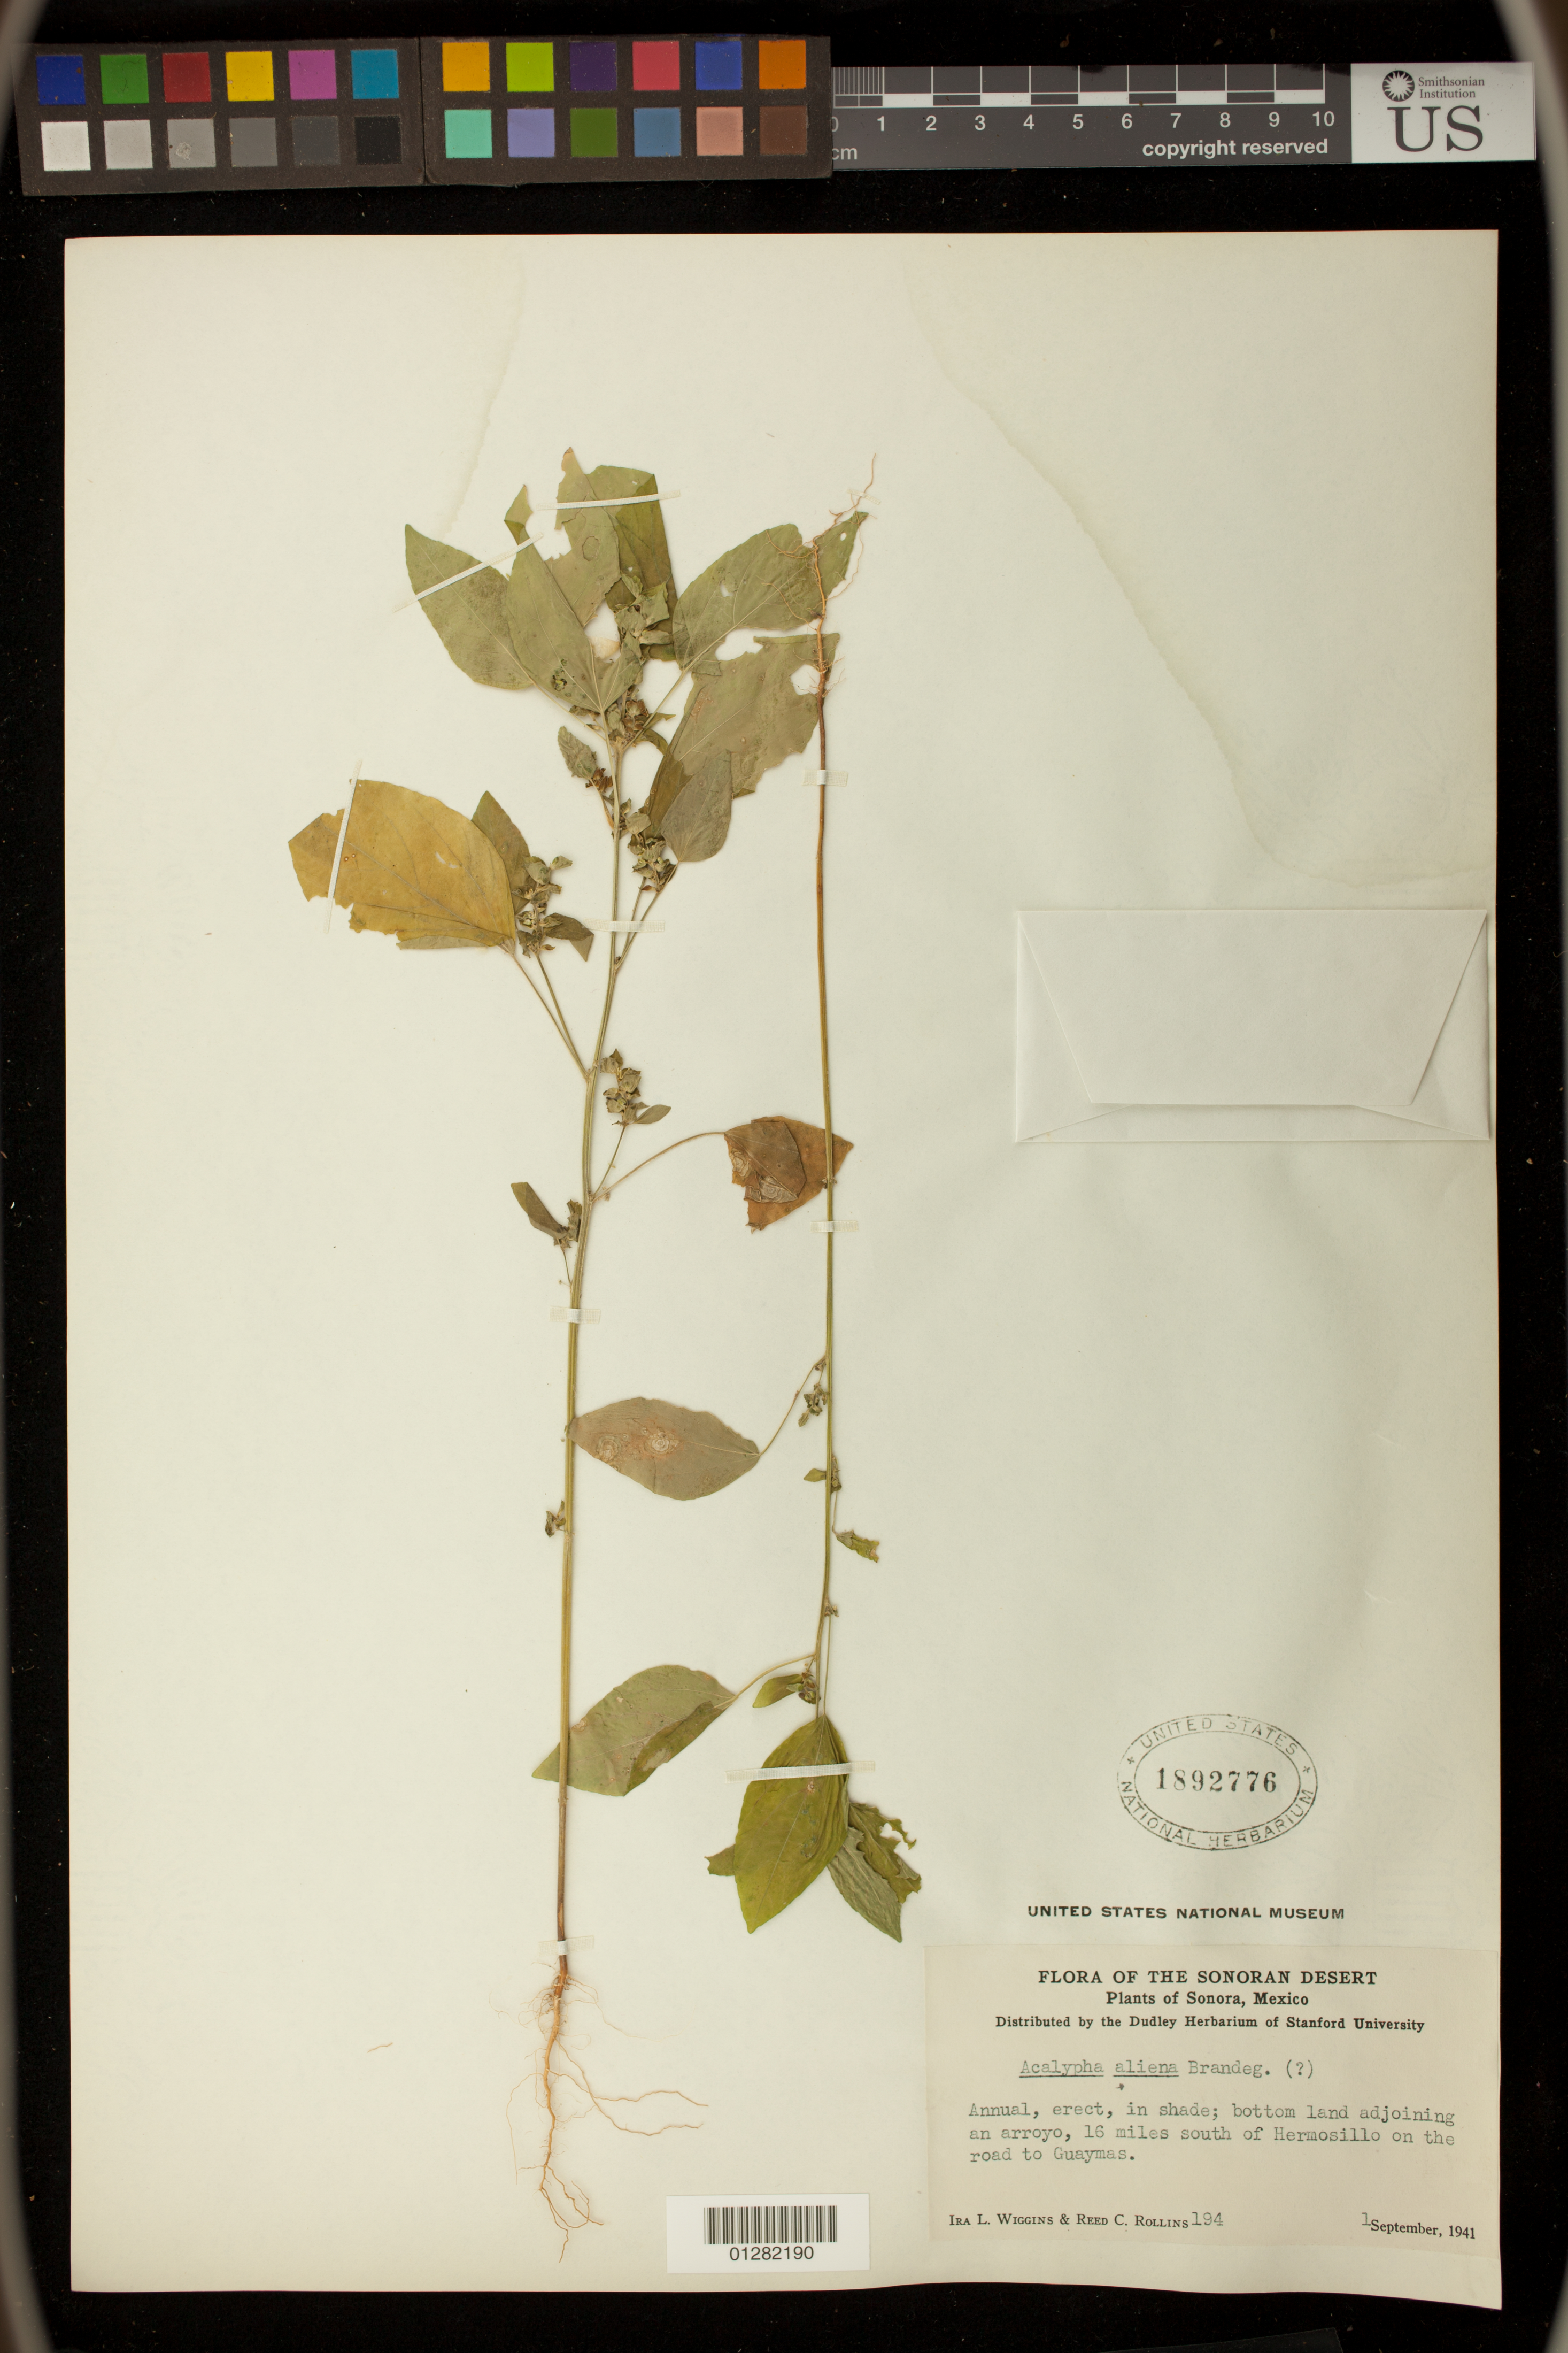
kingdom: Plantae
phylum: Tracheophyta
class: Magnoliopsida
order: Malpighiales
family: Euphorbiaceae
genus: Acalypha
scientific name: Acalypha aliena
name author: Brandegee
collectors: R. C. Rollins & I. L. Wiggins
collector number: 194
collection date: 1941-09-01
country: Mexico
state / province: Sonora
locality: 16 miles south of Hermosillo on the road to Guaymas.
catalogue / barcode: US 1892776